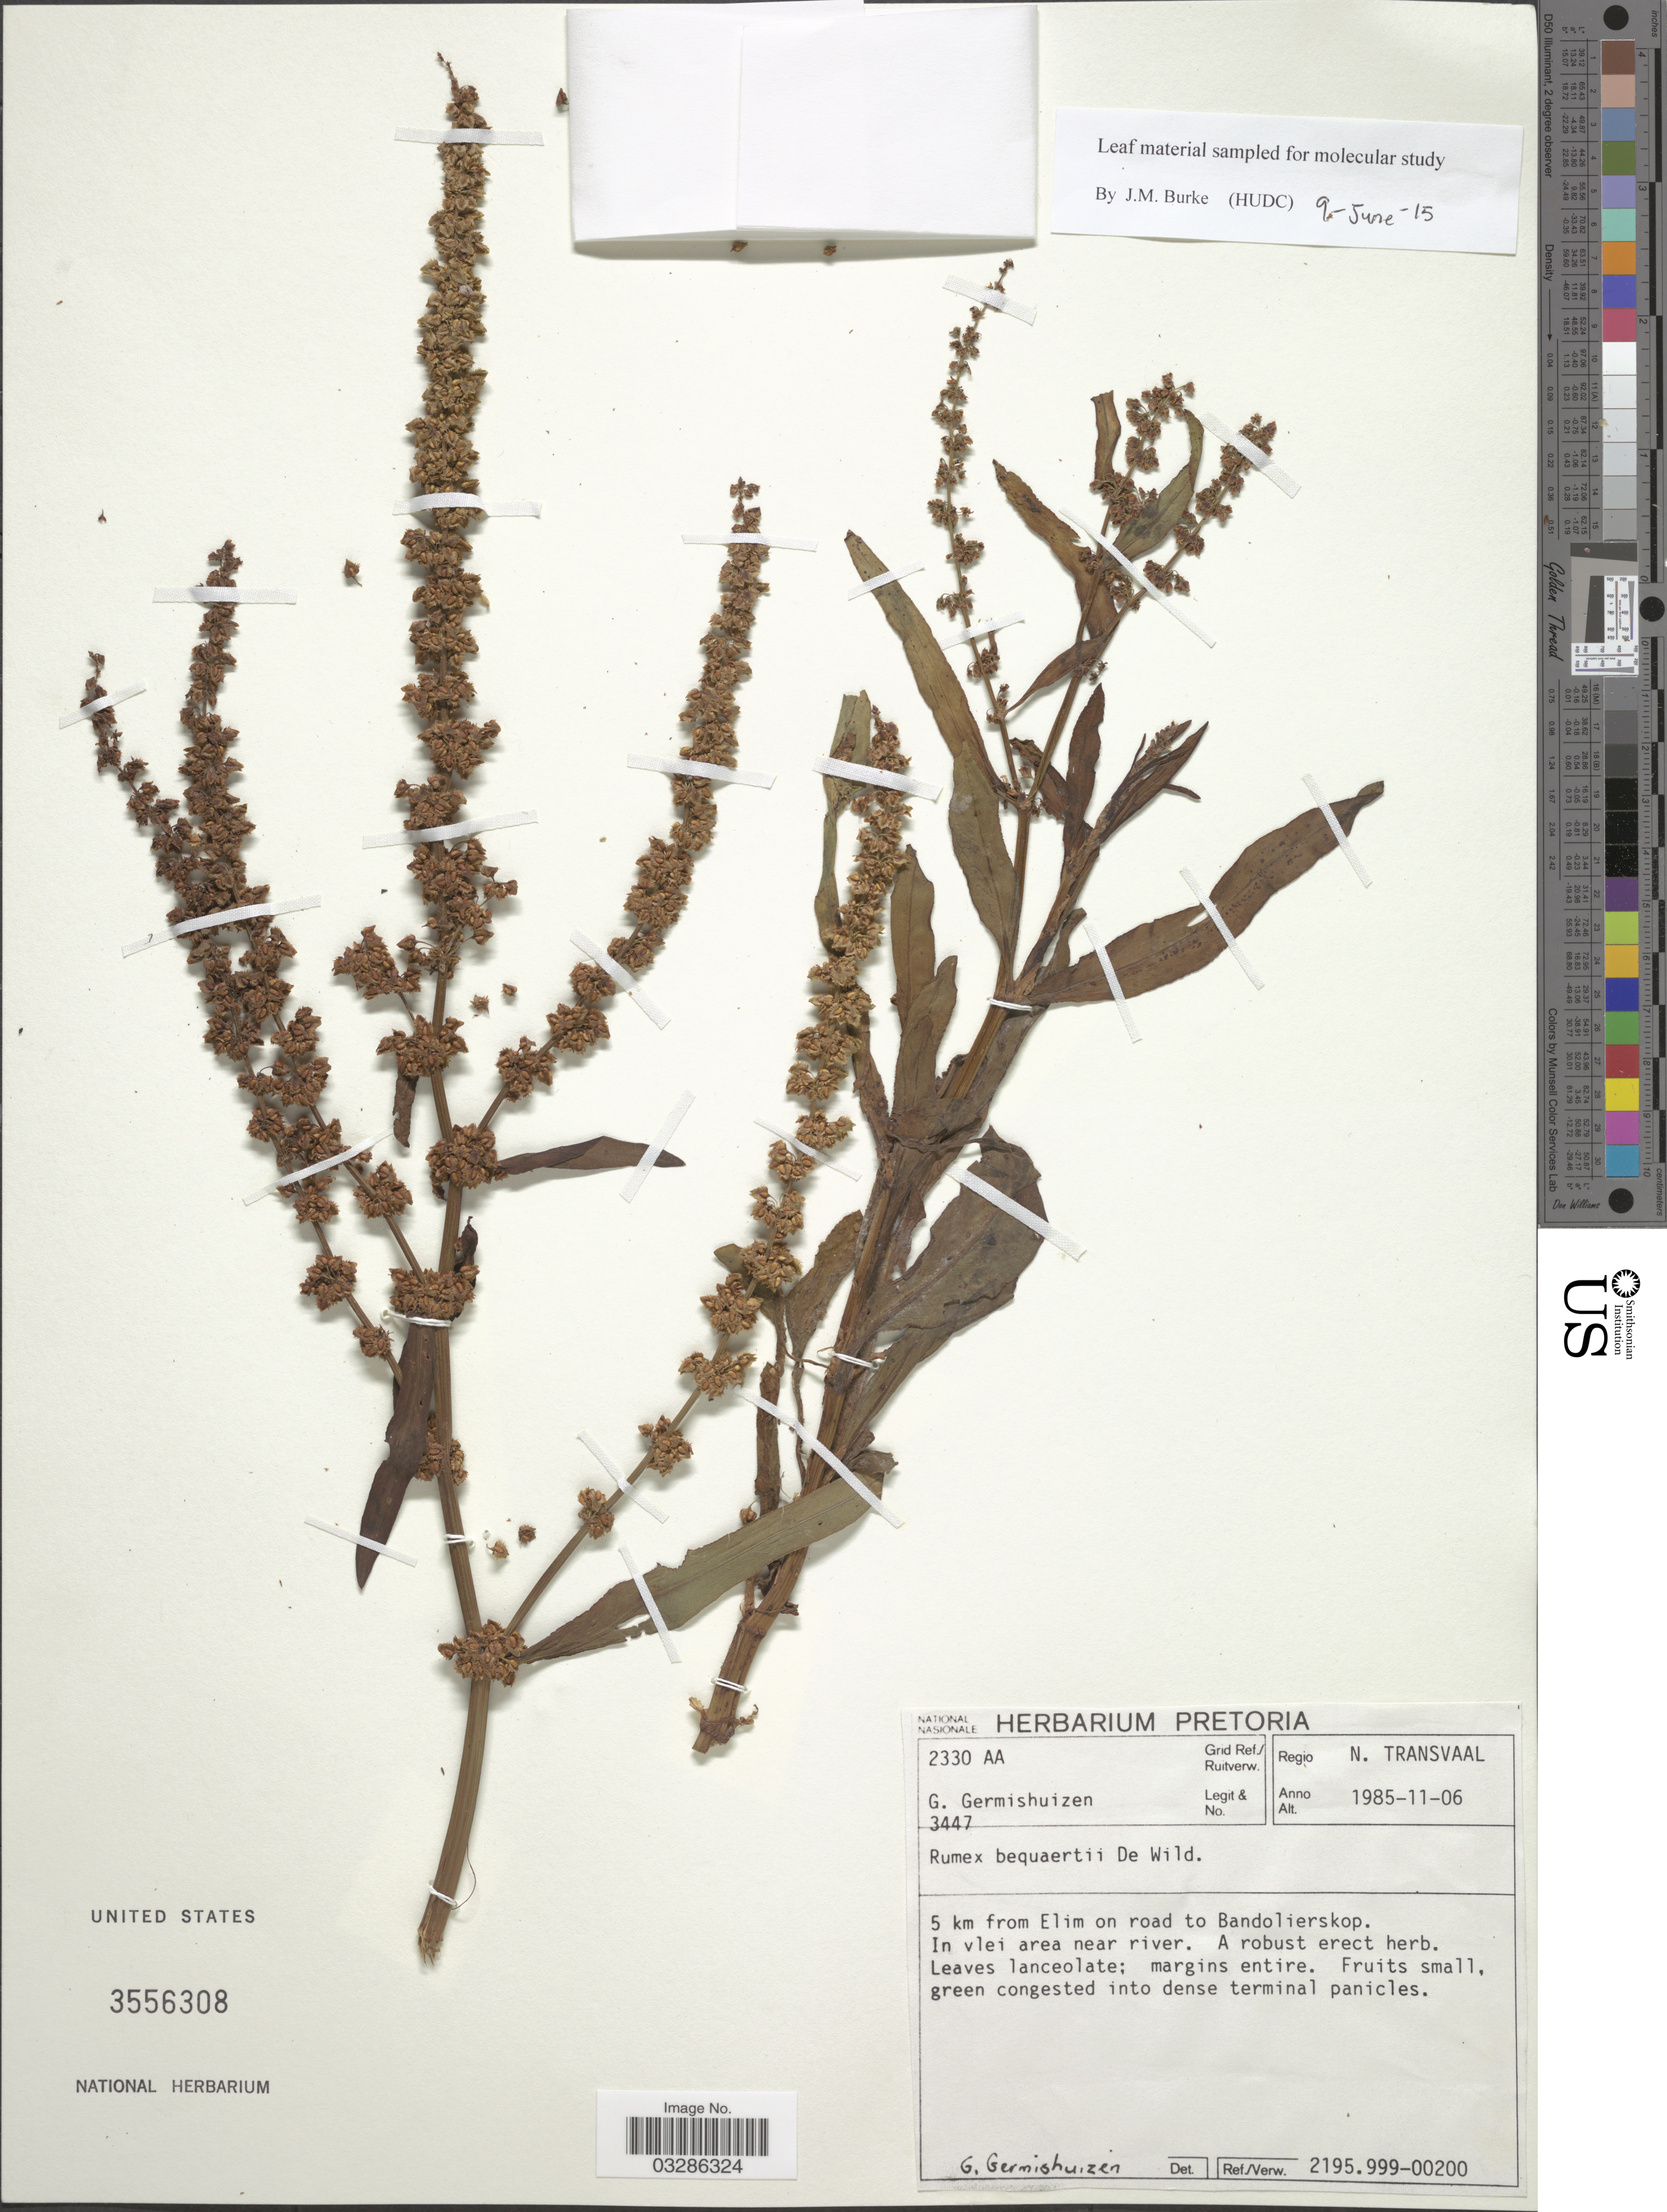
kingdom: Plantae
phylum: Tracheophyta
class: Magnoliopsida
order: Caryophyllales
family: Polygonaceae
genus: Rumex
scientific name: Rumex bequaertii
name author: De Wild.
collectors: G. Germishuizen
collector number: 3447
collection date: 1985-11-06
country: South Africa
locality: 2330 AA Grid Ref./ Ruitverw. Regio N. Transvaal. 5 km from Elim on road to Bandolierskop.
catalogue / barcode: US 3556308